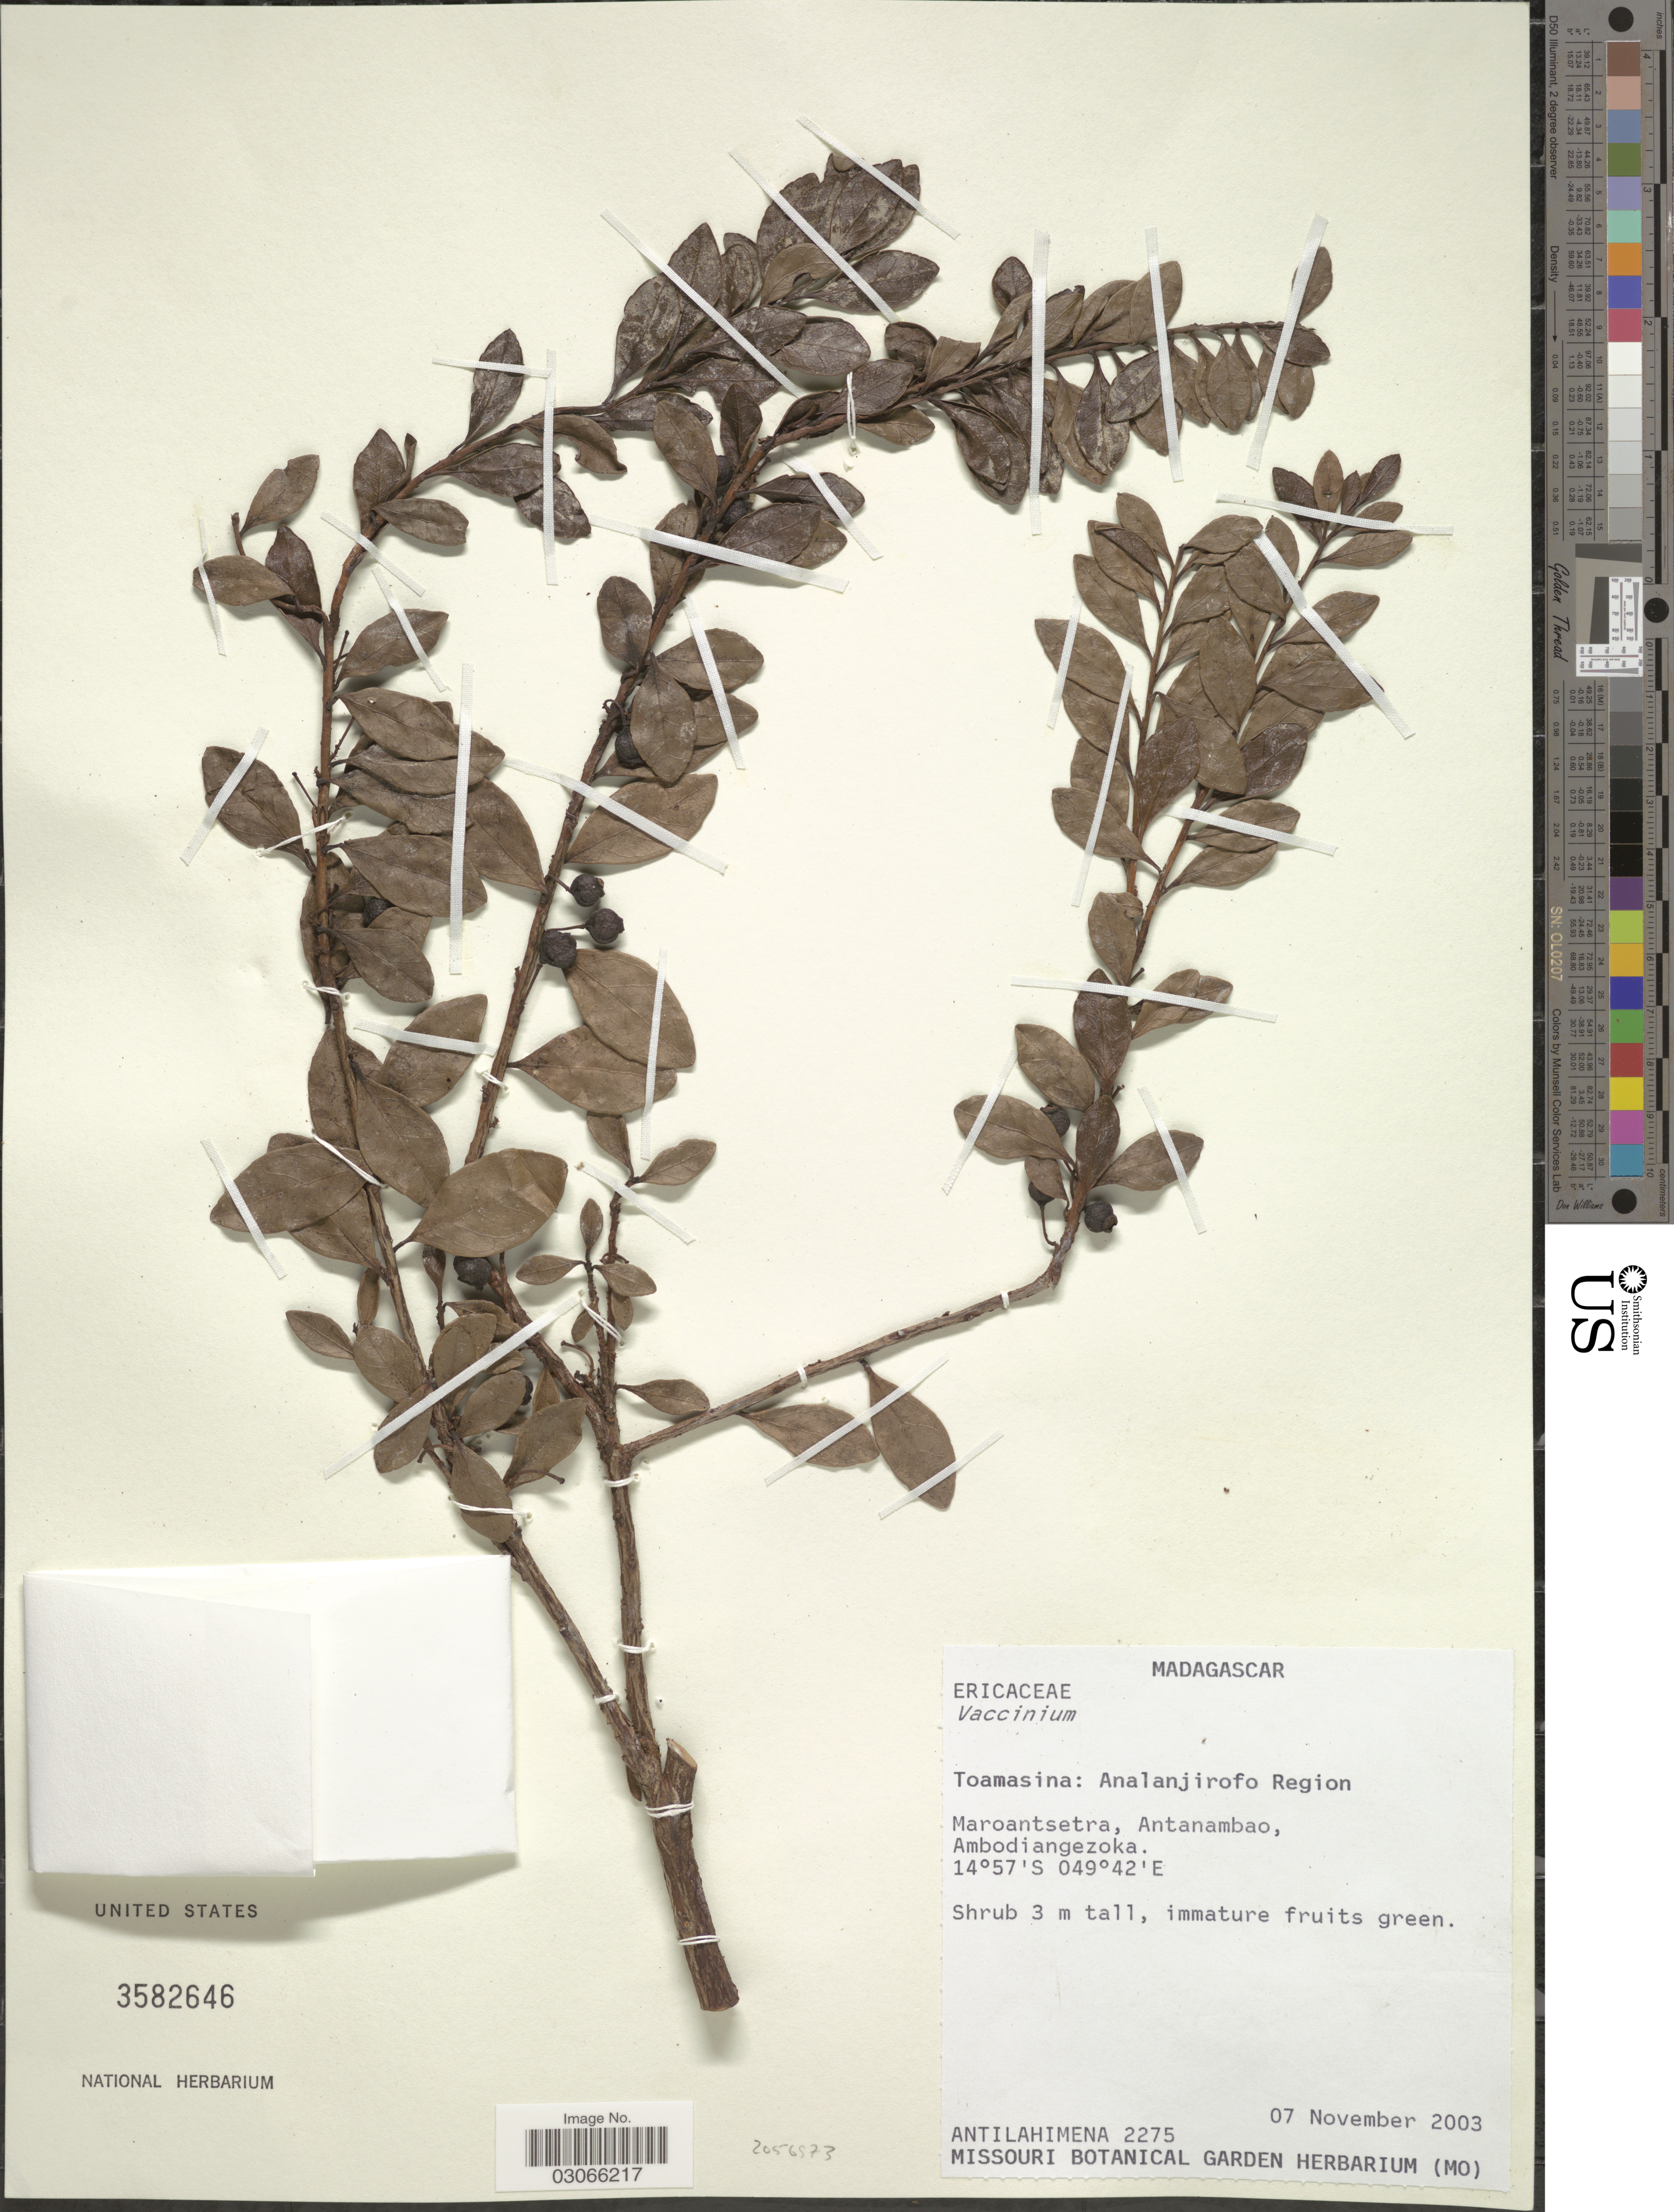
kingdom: Plantae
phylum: Tracheophyta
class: Magnoliopsida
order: Ericales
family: Ericaceae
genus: Vaccinium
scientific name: Vaccinium sp.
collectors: P. Antilahimena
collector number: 2275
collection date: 2003-11-07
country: Madagascar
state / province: Analanjirofo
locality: Analanjirofo Region, Maroantsetra, Antanambao, Ambodiangezoka.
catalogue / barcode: US 3582646